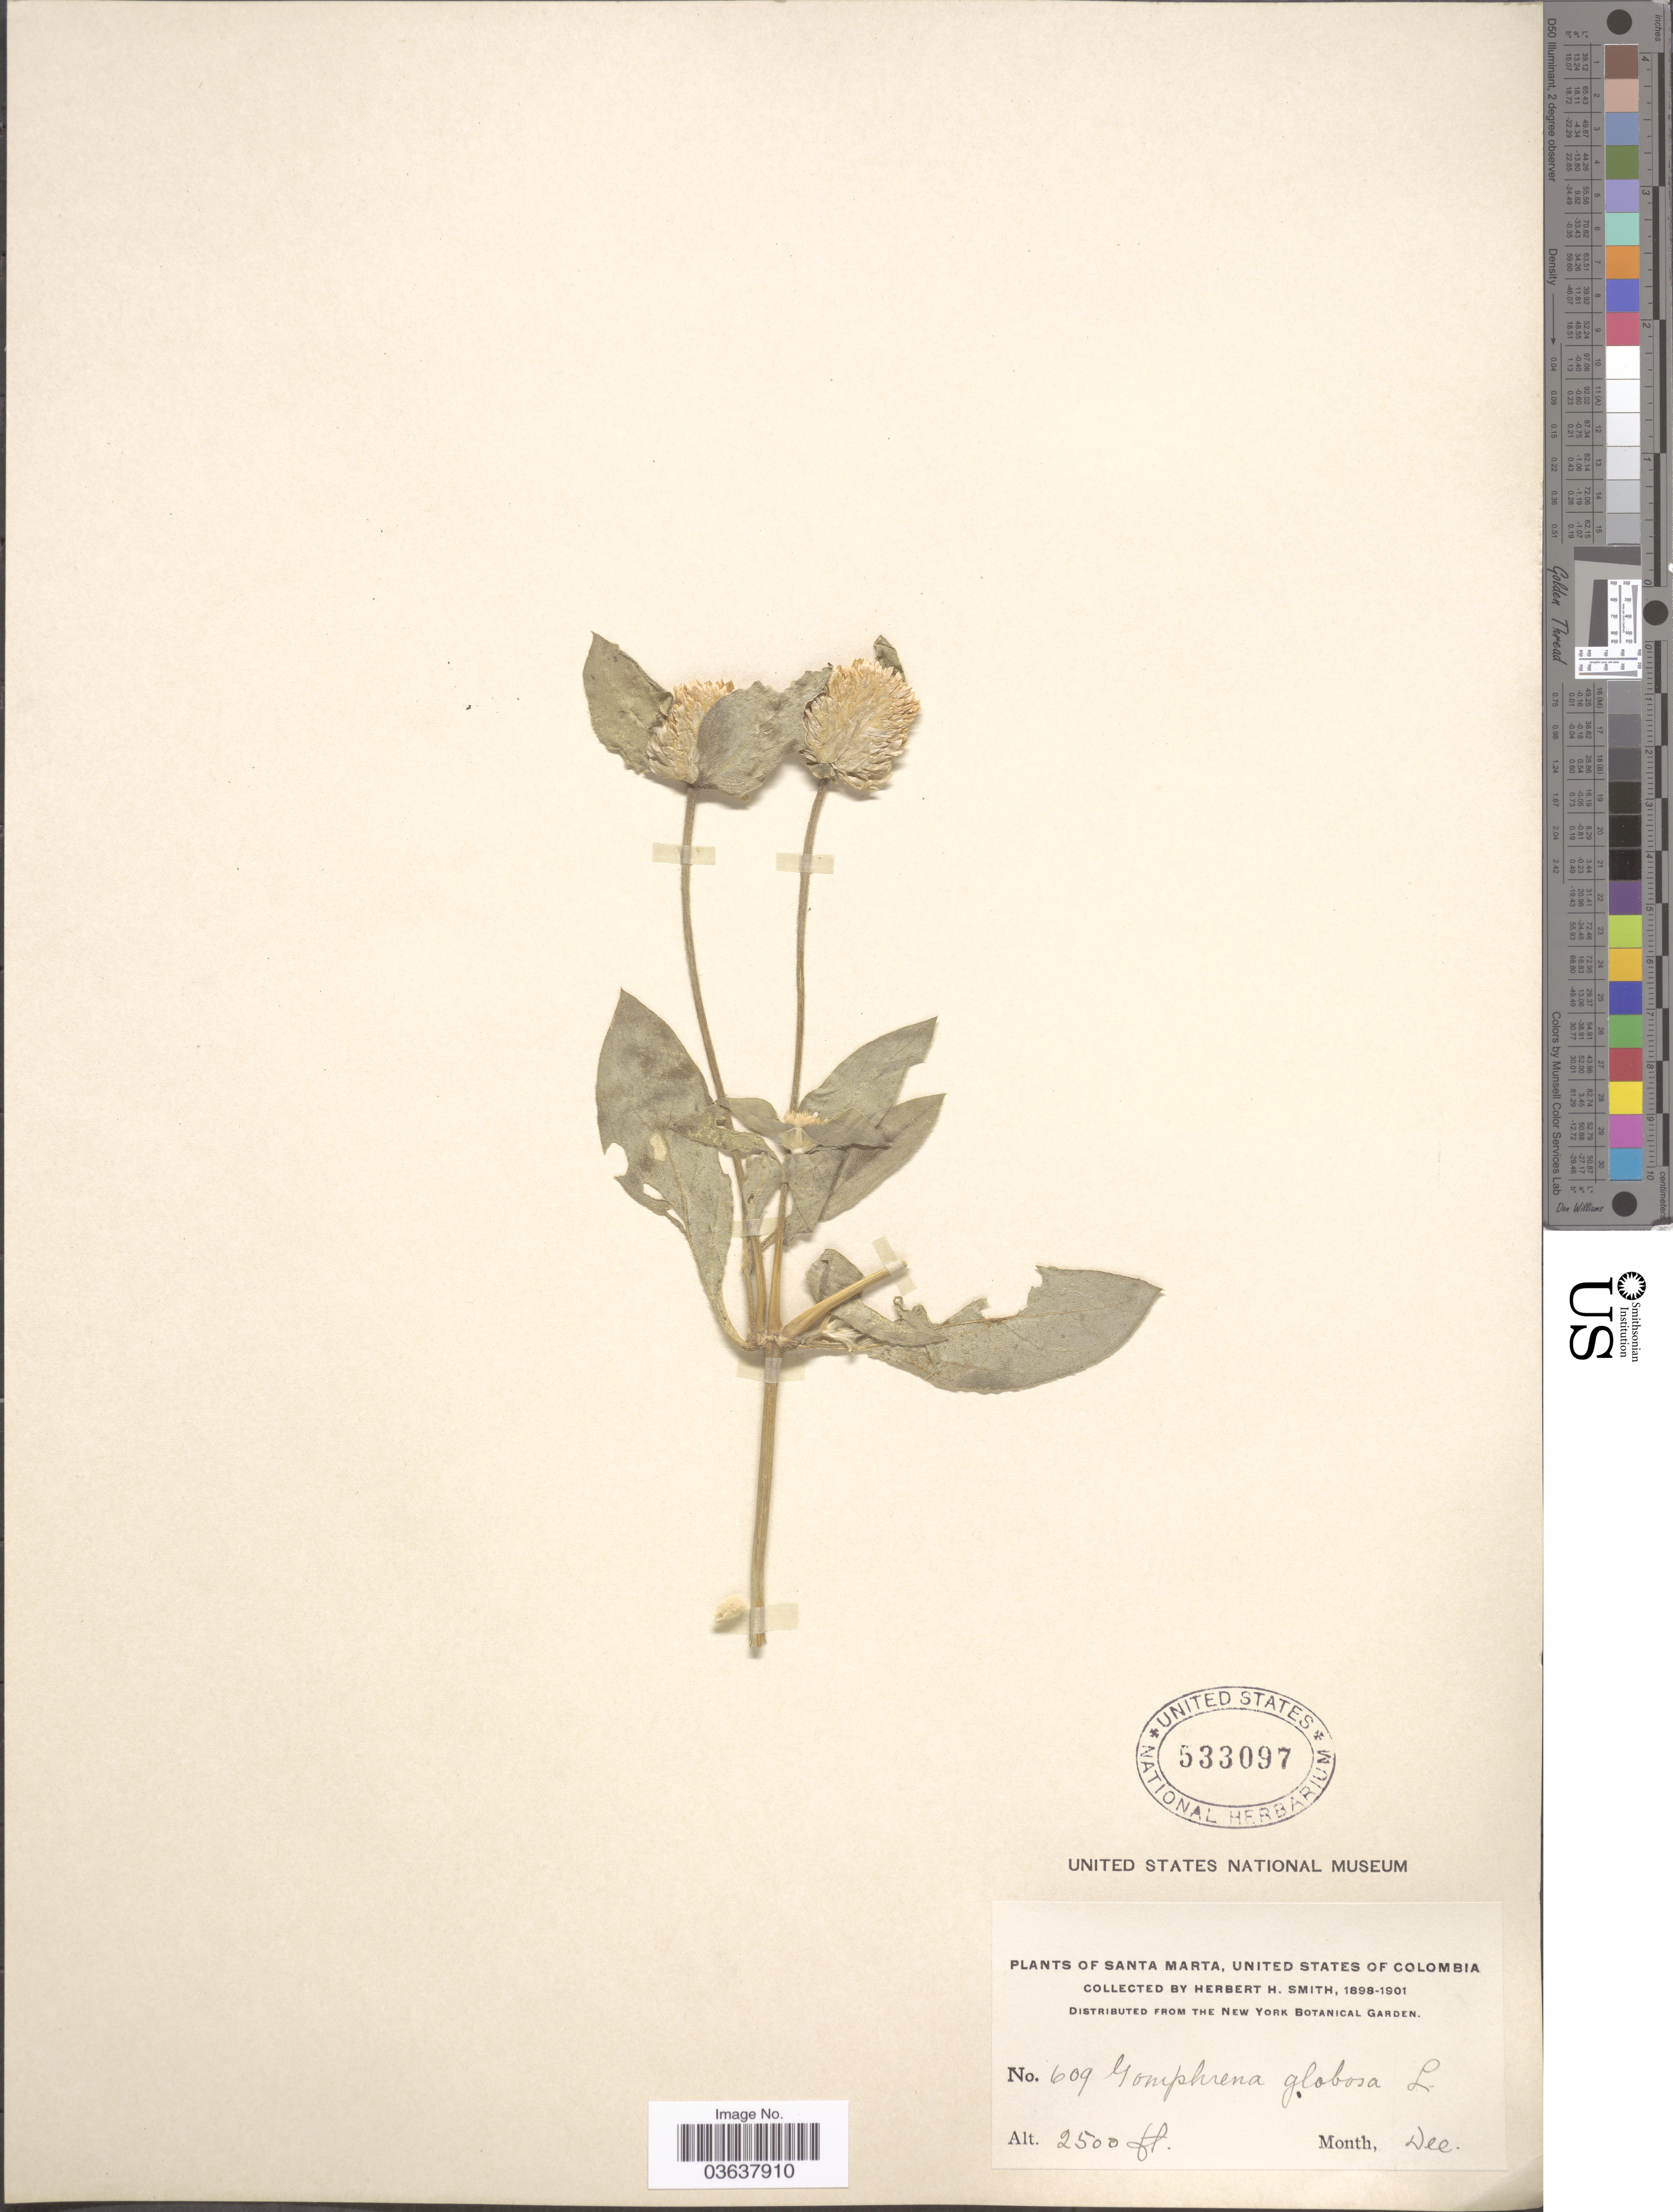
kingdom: Plantae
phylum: Tracheophyta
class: Magnoliopsida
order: Caryophyllales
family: Amaranthaceae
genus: Gomphrena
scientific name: Gomphrena globosa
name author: L.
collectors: Herbert H. Smith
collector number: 609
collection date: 1898-12/1901-12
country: Colombia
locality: Santa Marta, United States of Colombia.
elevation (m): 762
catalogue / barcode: US 533097